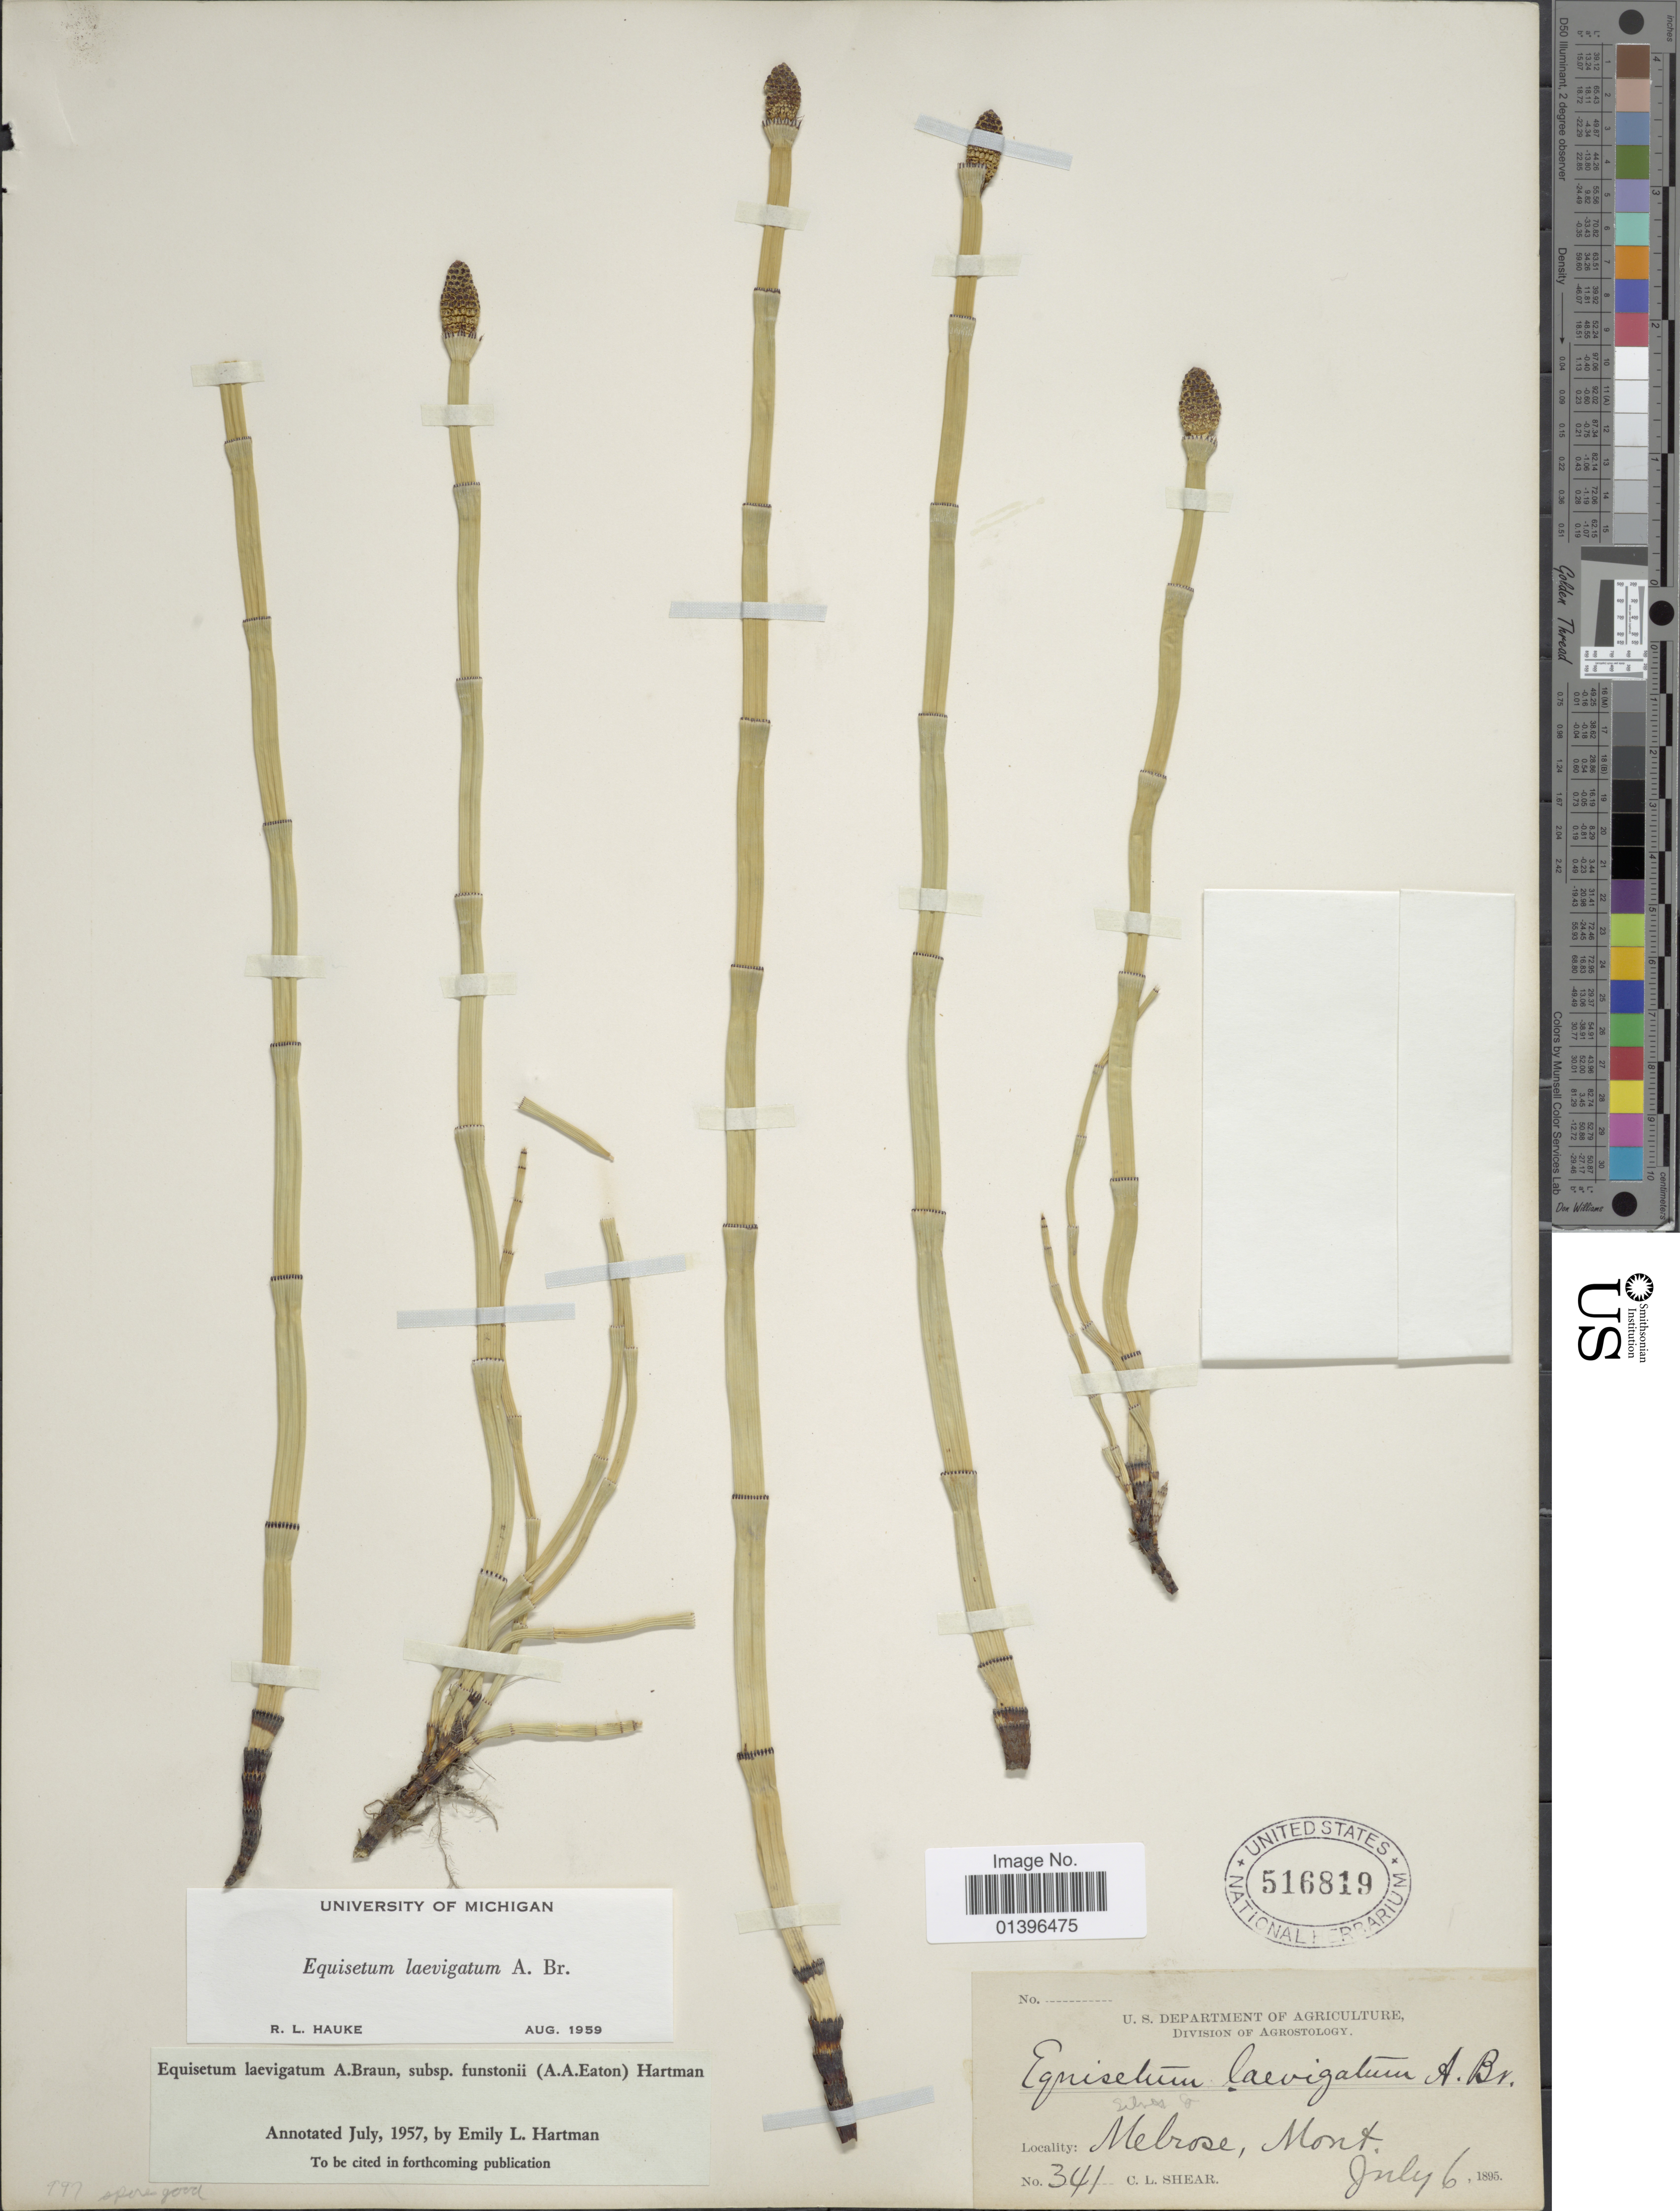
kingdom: Plantae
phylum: Tracheophyta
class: Polypodiopsida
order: Equisetales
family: Equisetaceae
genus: Equisetum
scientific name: Equisetum laevigatum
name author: A. Braun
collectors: C. L. Shear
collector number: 341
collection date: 1895-07-06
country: United States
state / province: Montana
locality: Melrose, Silverbow Co.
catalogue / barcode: US 516819